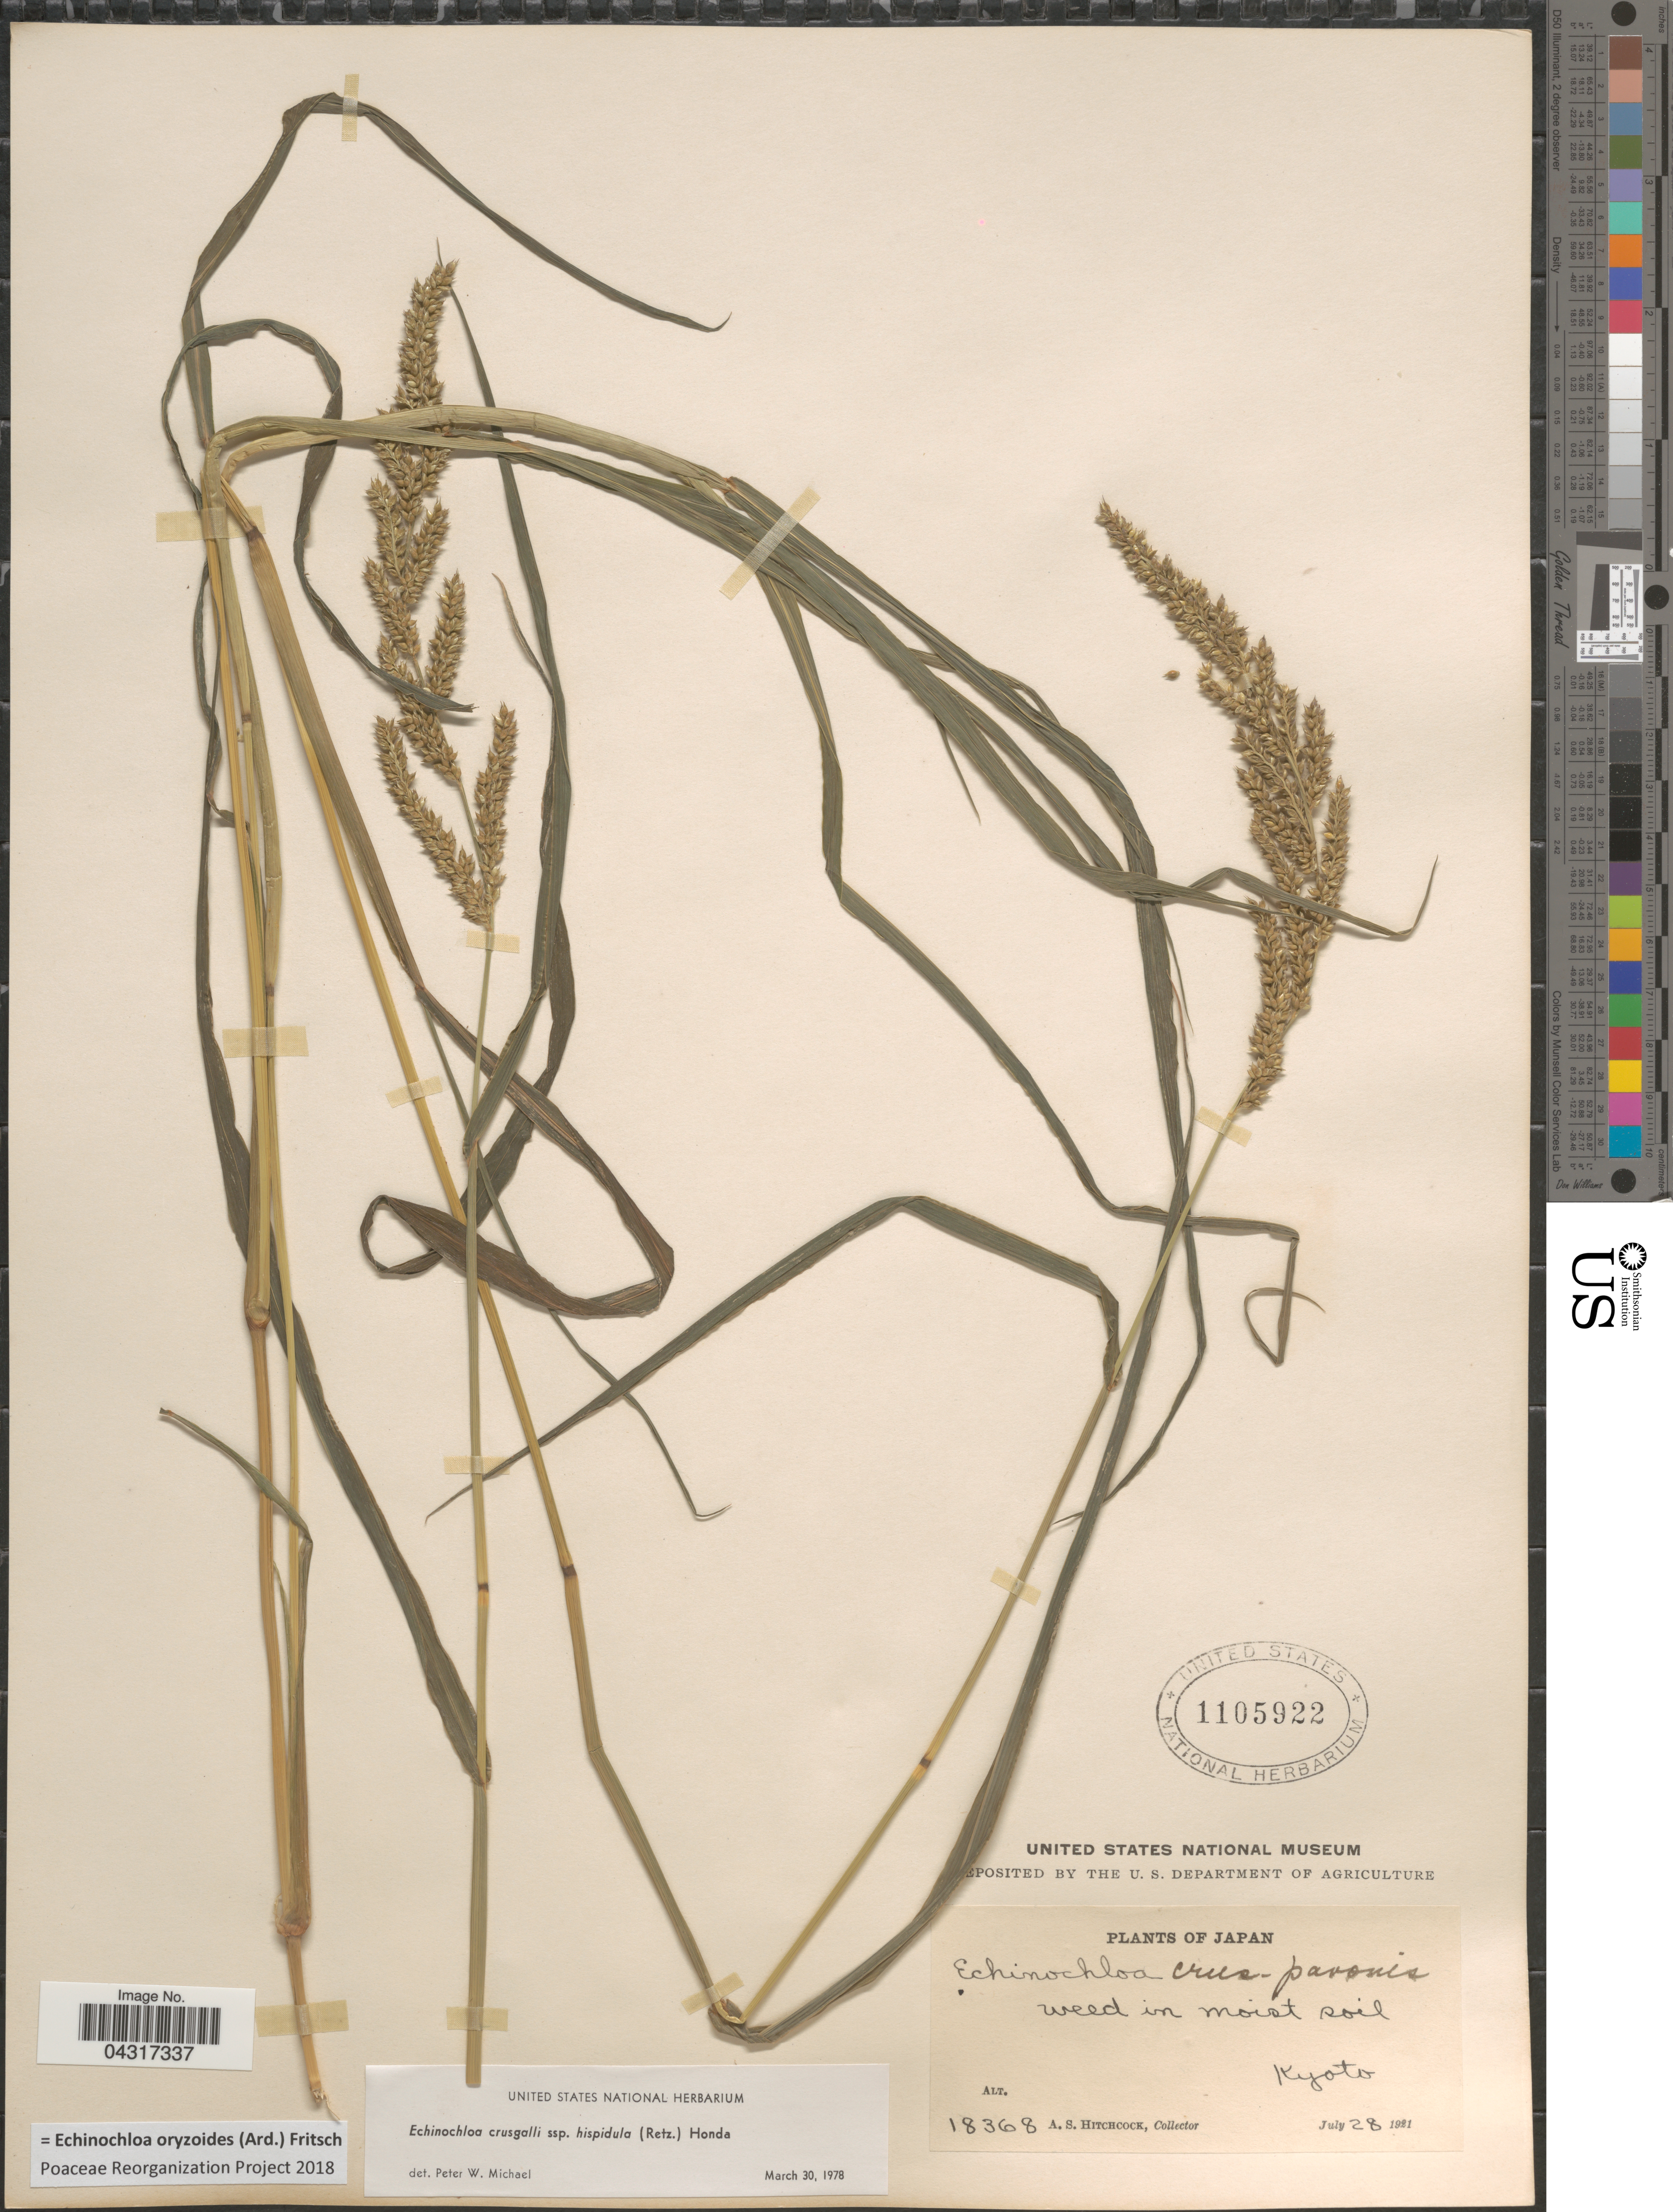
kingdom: Plantae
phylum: Tracheophyta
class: Liliopsida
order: Poales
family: Poaceae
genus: Echinochloa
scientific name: Echinochloa oryzoides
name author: (Ard.) Fritsch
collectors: A. S. Hitchcock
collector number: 18368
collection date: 1921-07-28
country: Japan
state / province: Kyoto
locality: In moist soil, Kyoto.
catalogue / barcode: US 1105922